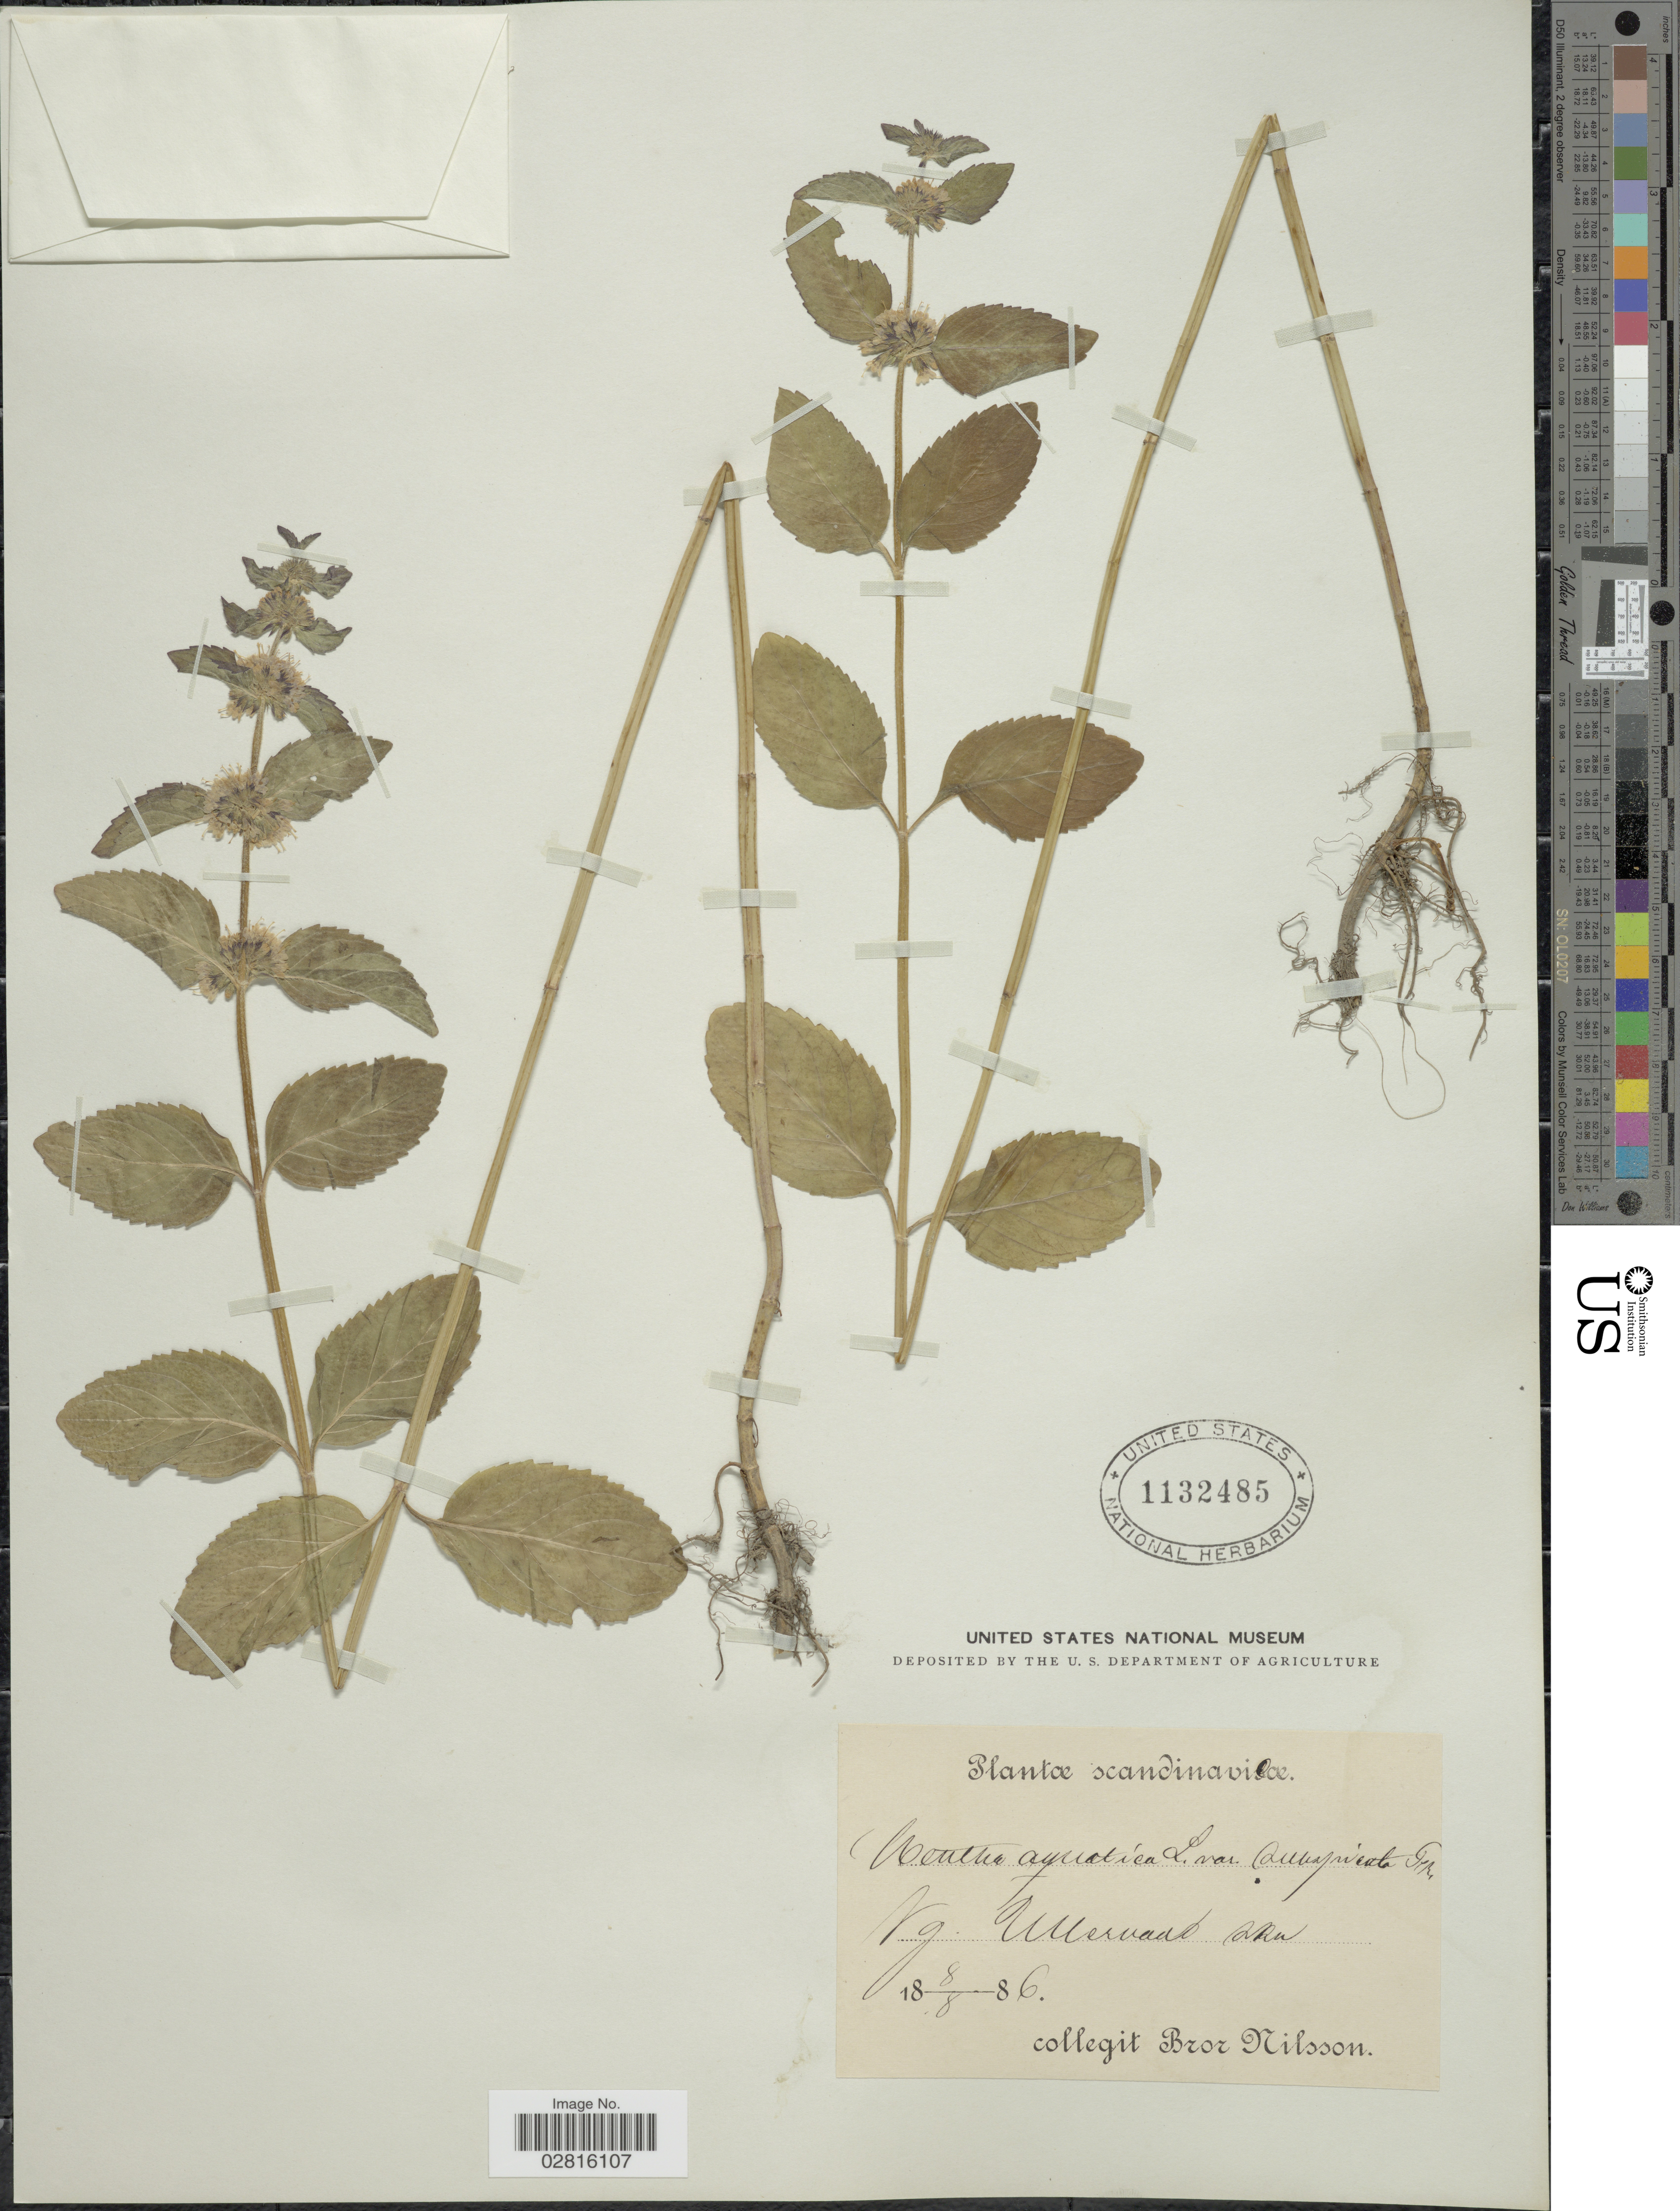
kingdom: Plantae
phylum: Tracheophyta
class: Magnoliopsida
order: Lamiales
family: Lamiaceae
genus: Mentha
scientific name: Mentha aquatica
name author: L.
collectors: B. Nilsson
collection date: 1886-08-08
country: Sweden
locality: Scandinavicae. Ng. Ullervadt [illegible text].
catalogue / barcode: US 1132485